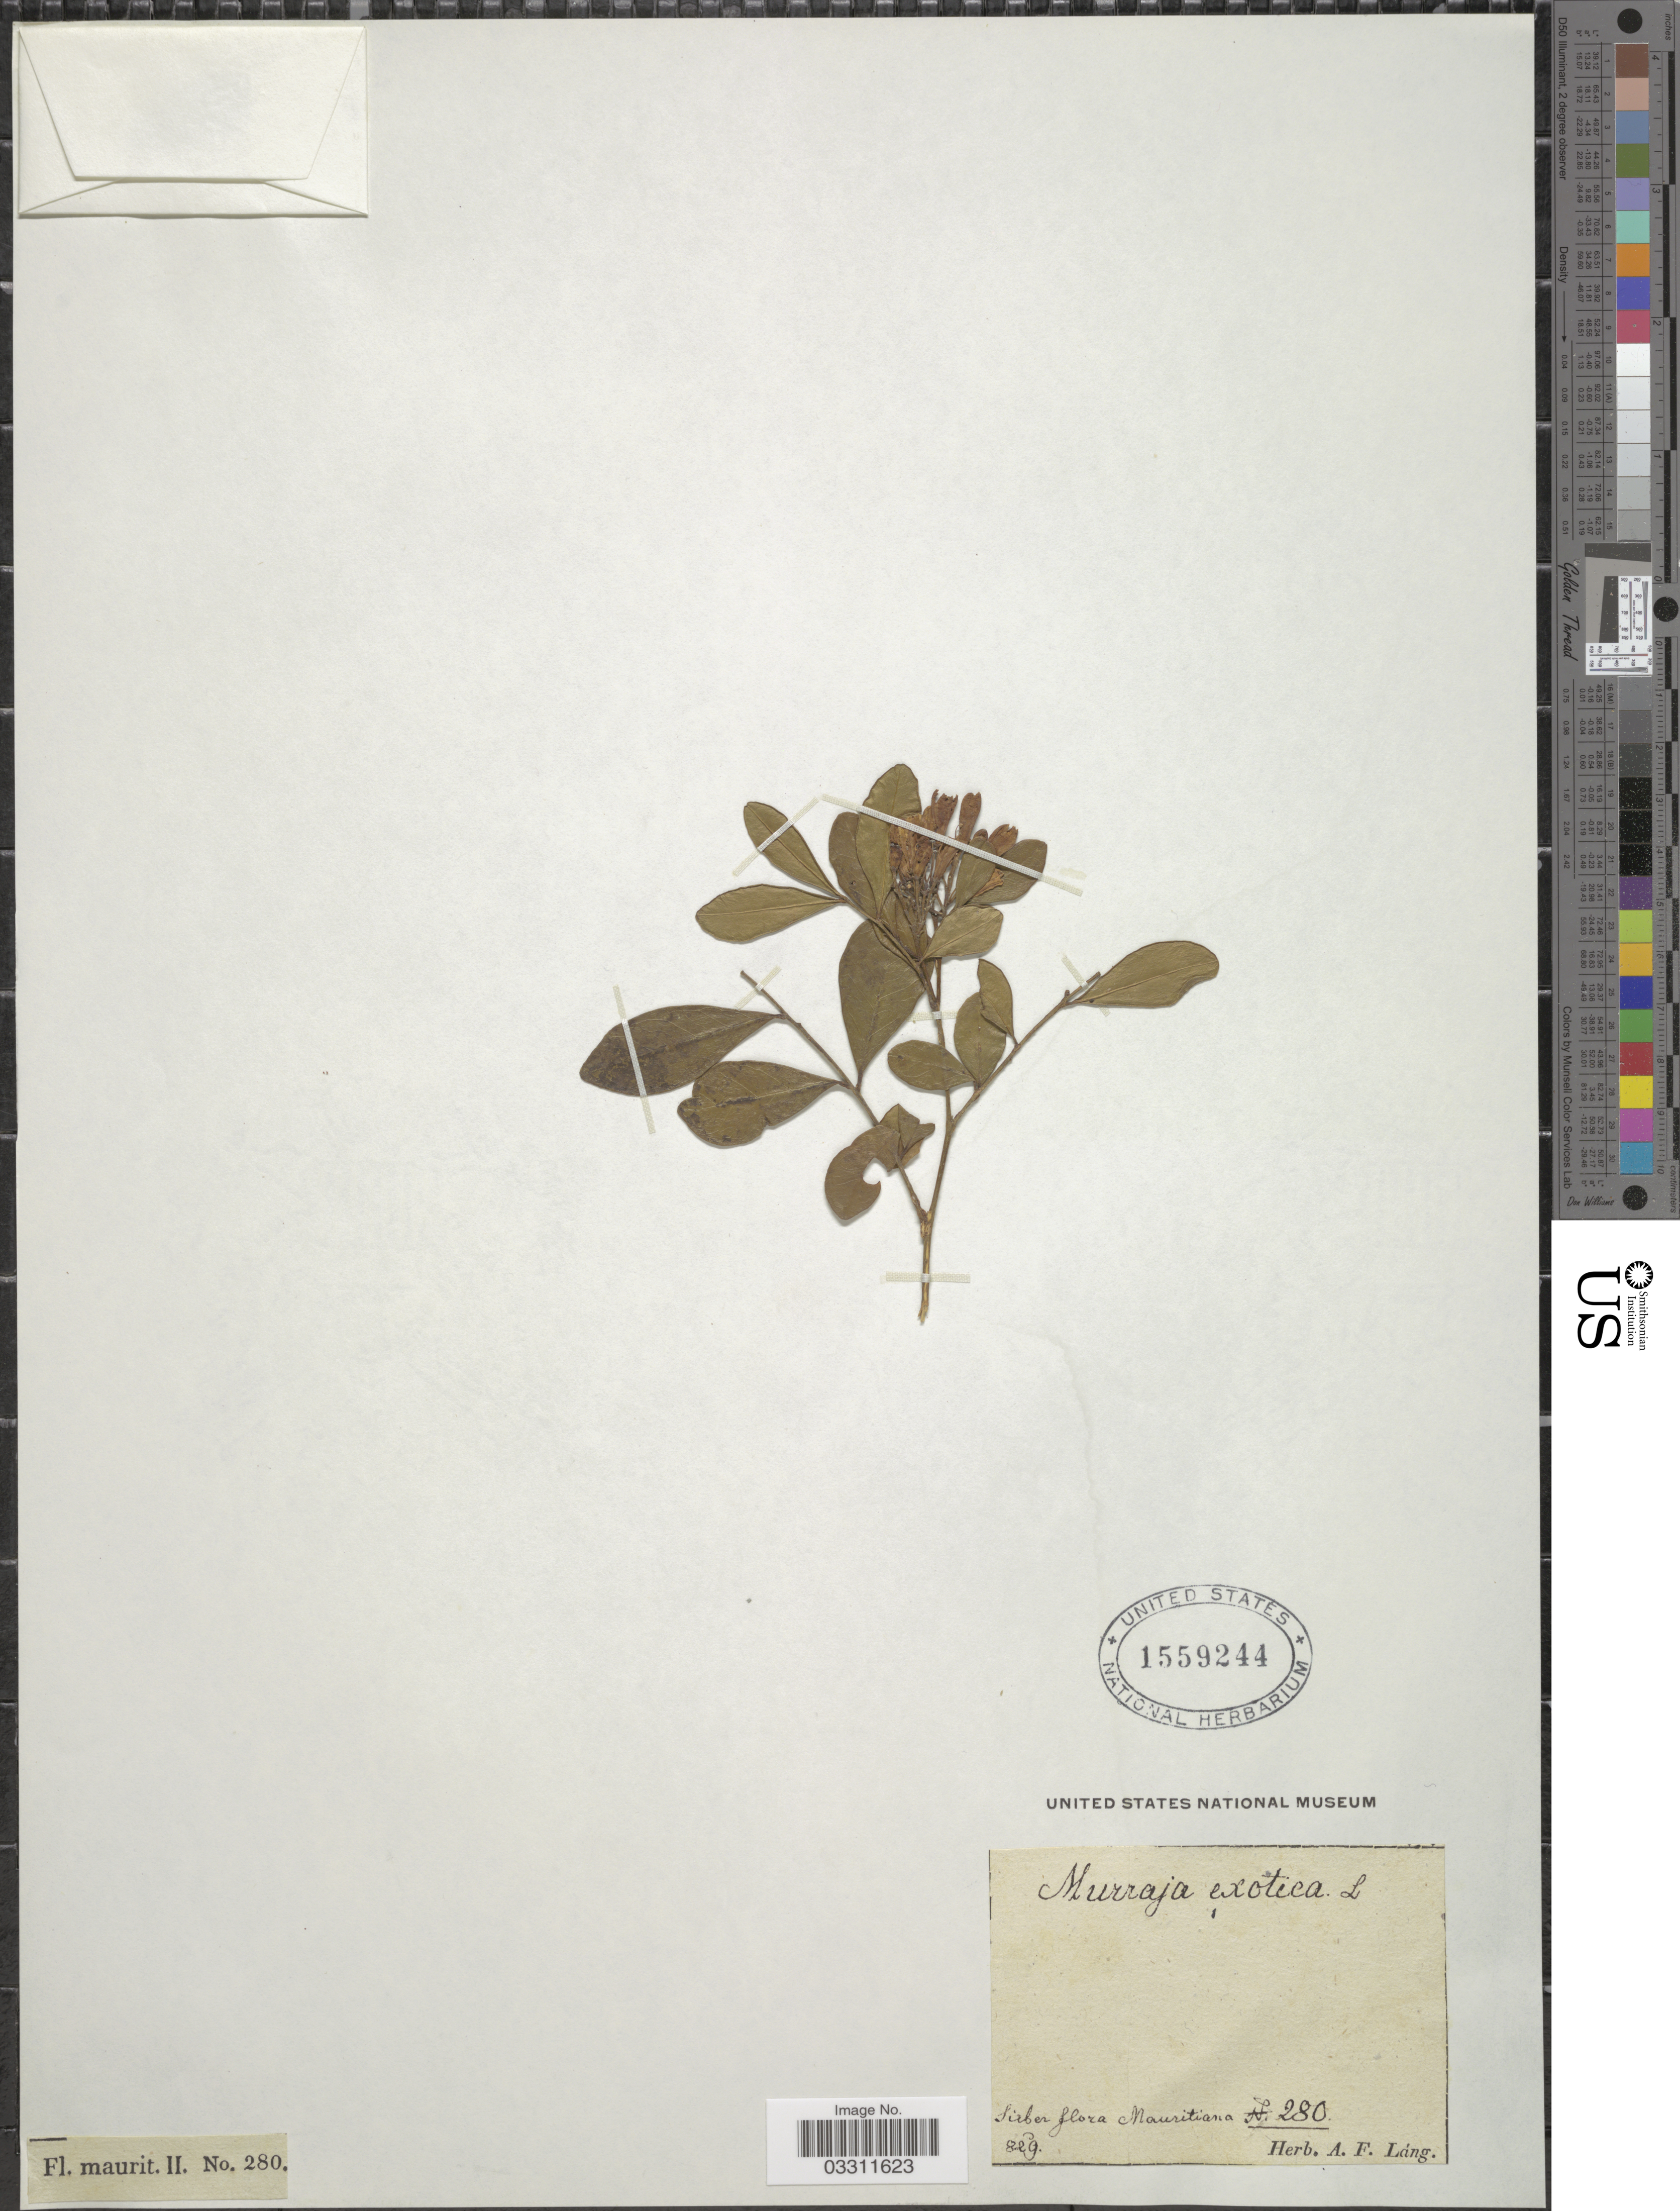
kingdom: Plantae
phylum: Tracheophyta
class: Magnoliopsida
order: Sapindales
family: Rutaceae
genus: Murraya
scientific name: Murraya sp.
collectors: Ex herb. A. F. Lang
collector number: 280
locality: Sirber [interpreted] flora Mauritiana. [unsure placement]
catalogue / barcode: US 1559244